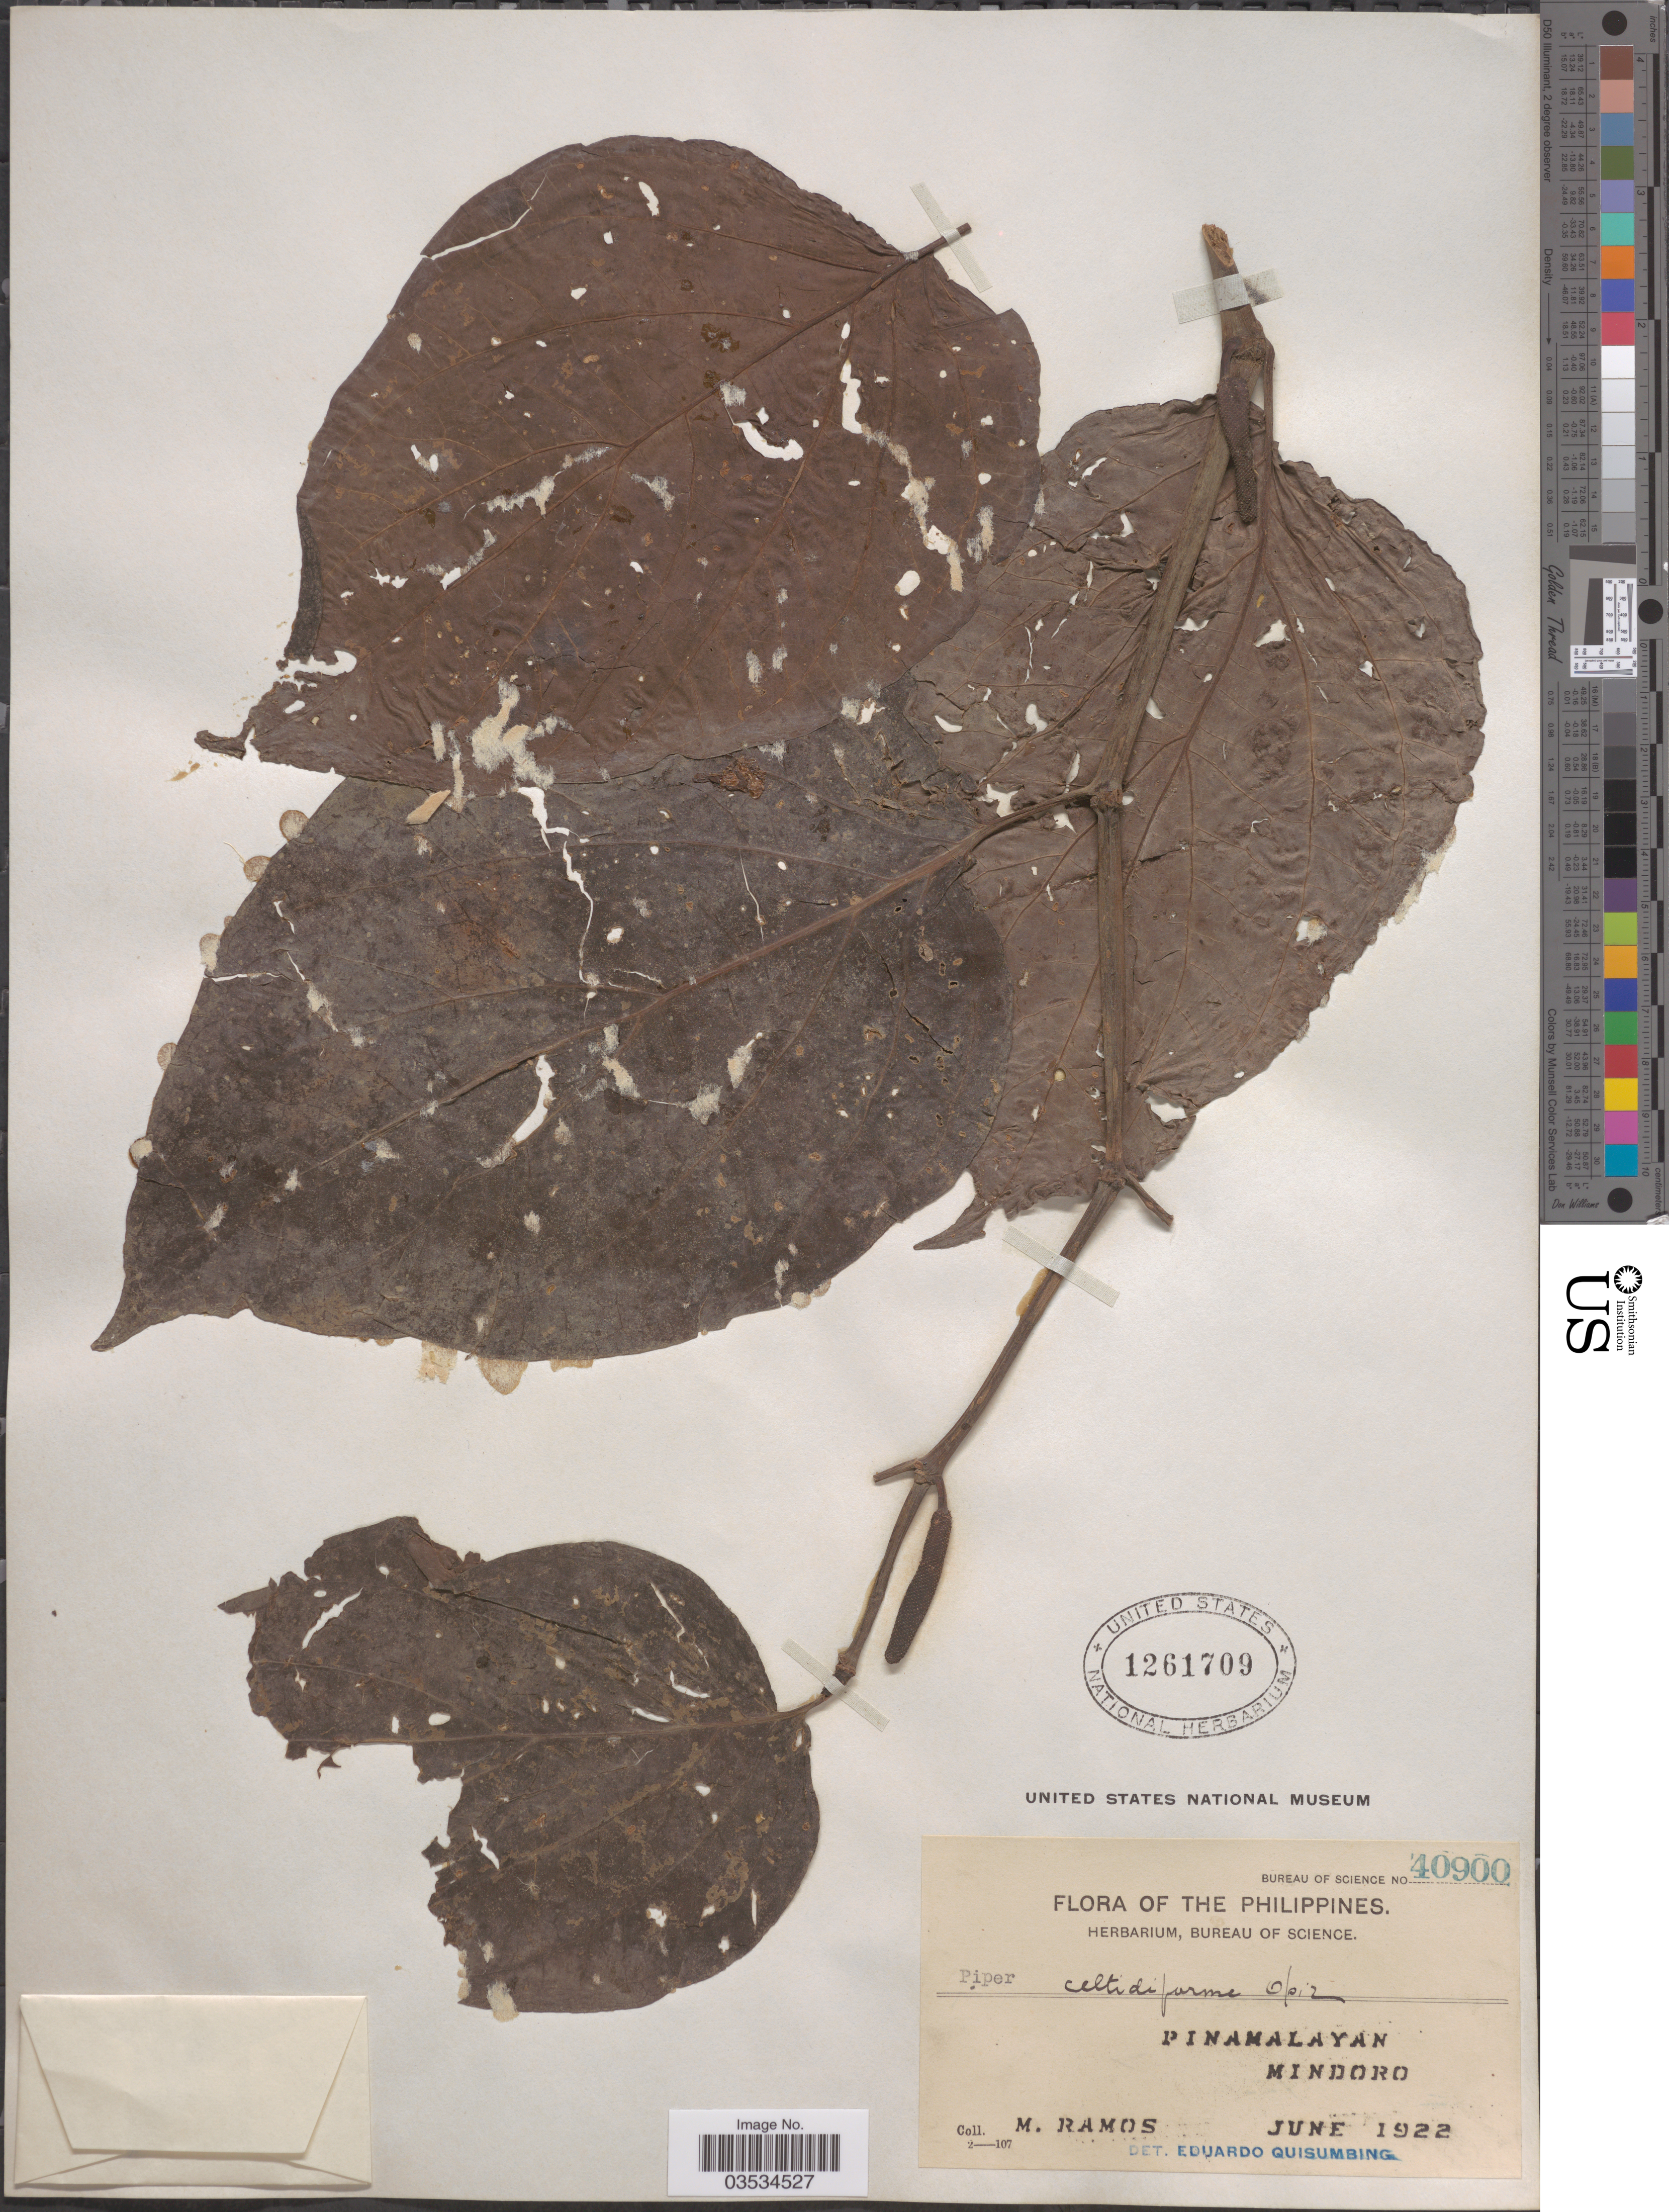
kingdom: Plantae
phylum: Tracheophyta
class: Magnoliopsida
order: Piperales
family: Piperaceae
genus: Piper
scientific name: Piper celtidiforme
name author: Opiz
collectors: M. Ramos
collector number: Bureau of Science 40900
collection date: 1922-06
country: Philippines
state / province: Mimaropa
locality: Pinamalayan. Mindoro.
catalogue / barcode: US 1261709